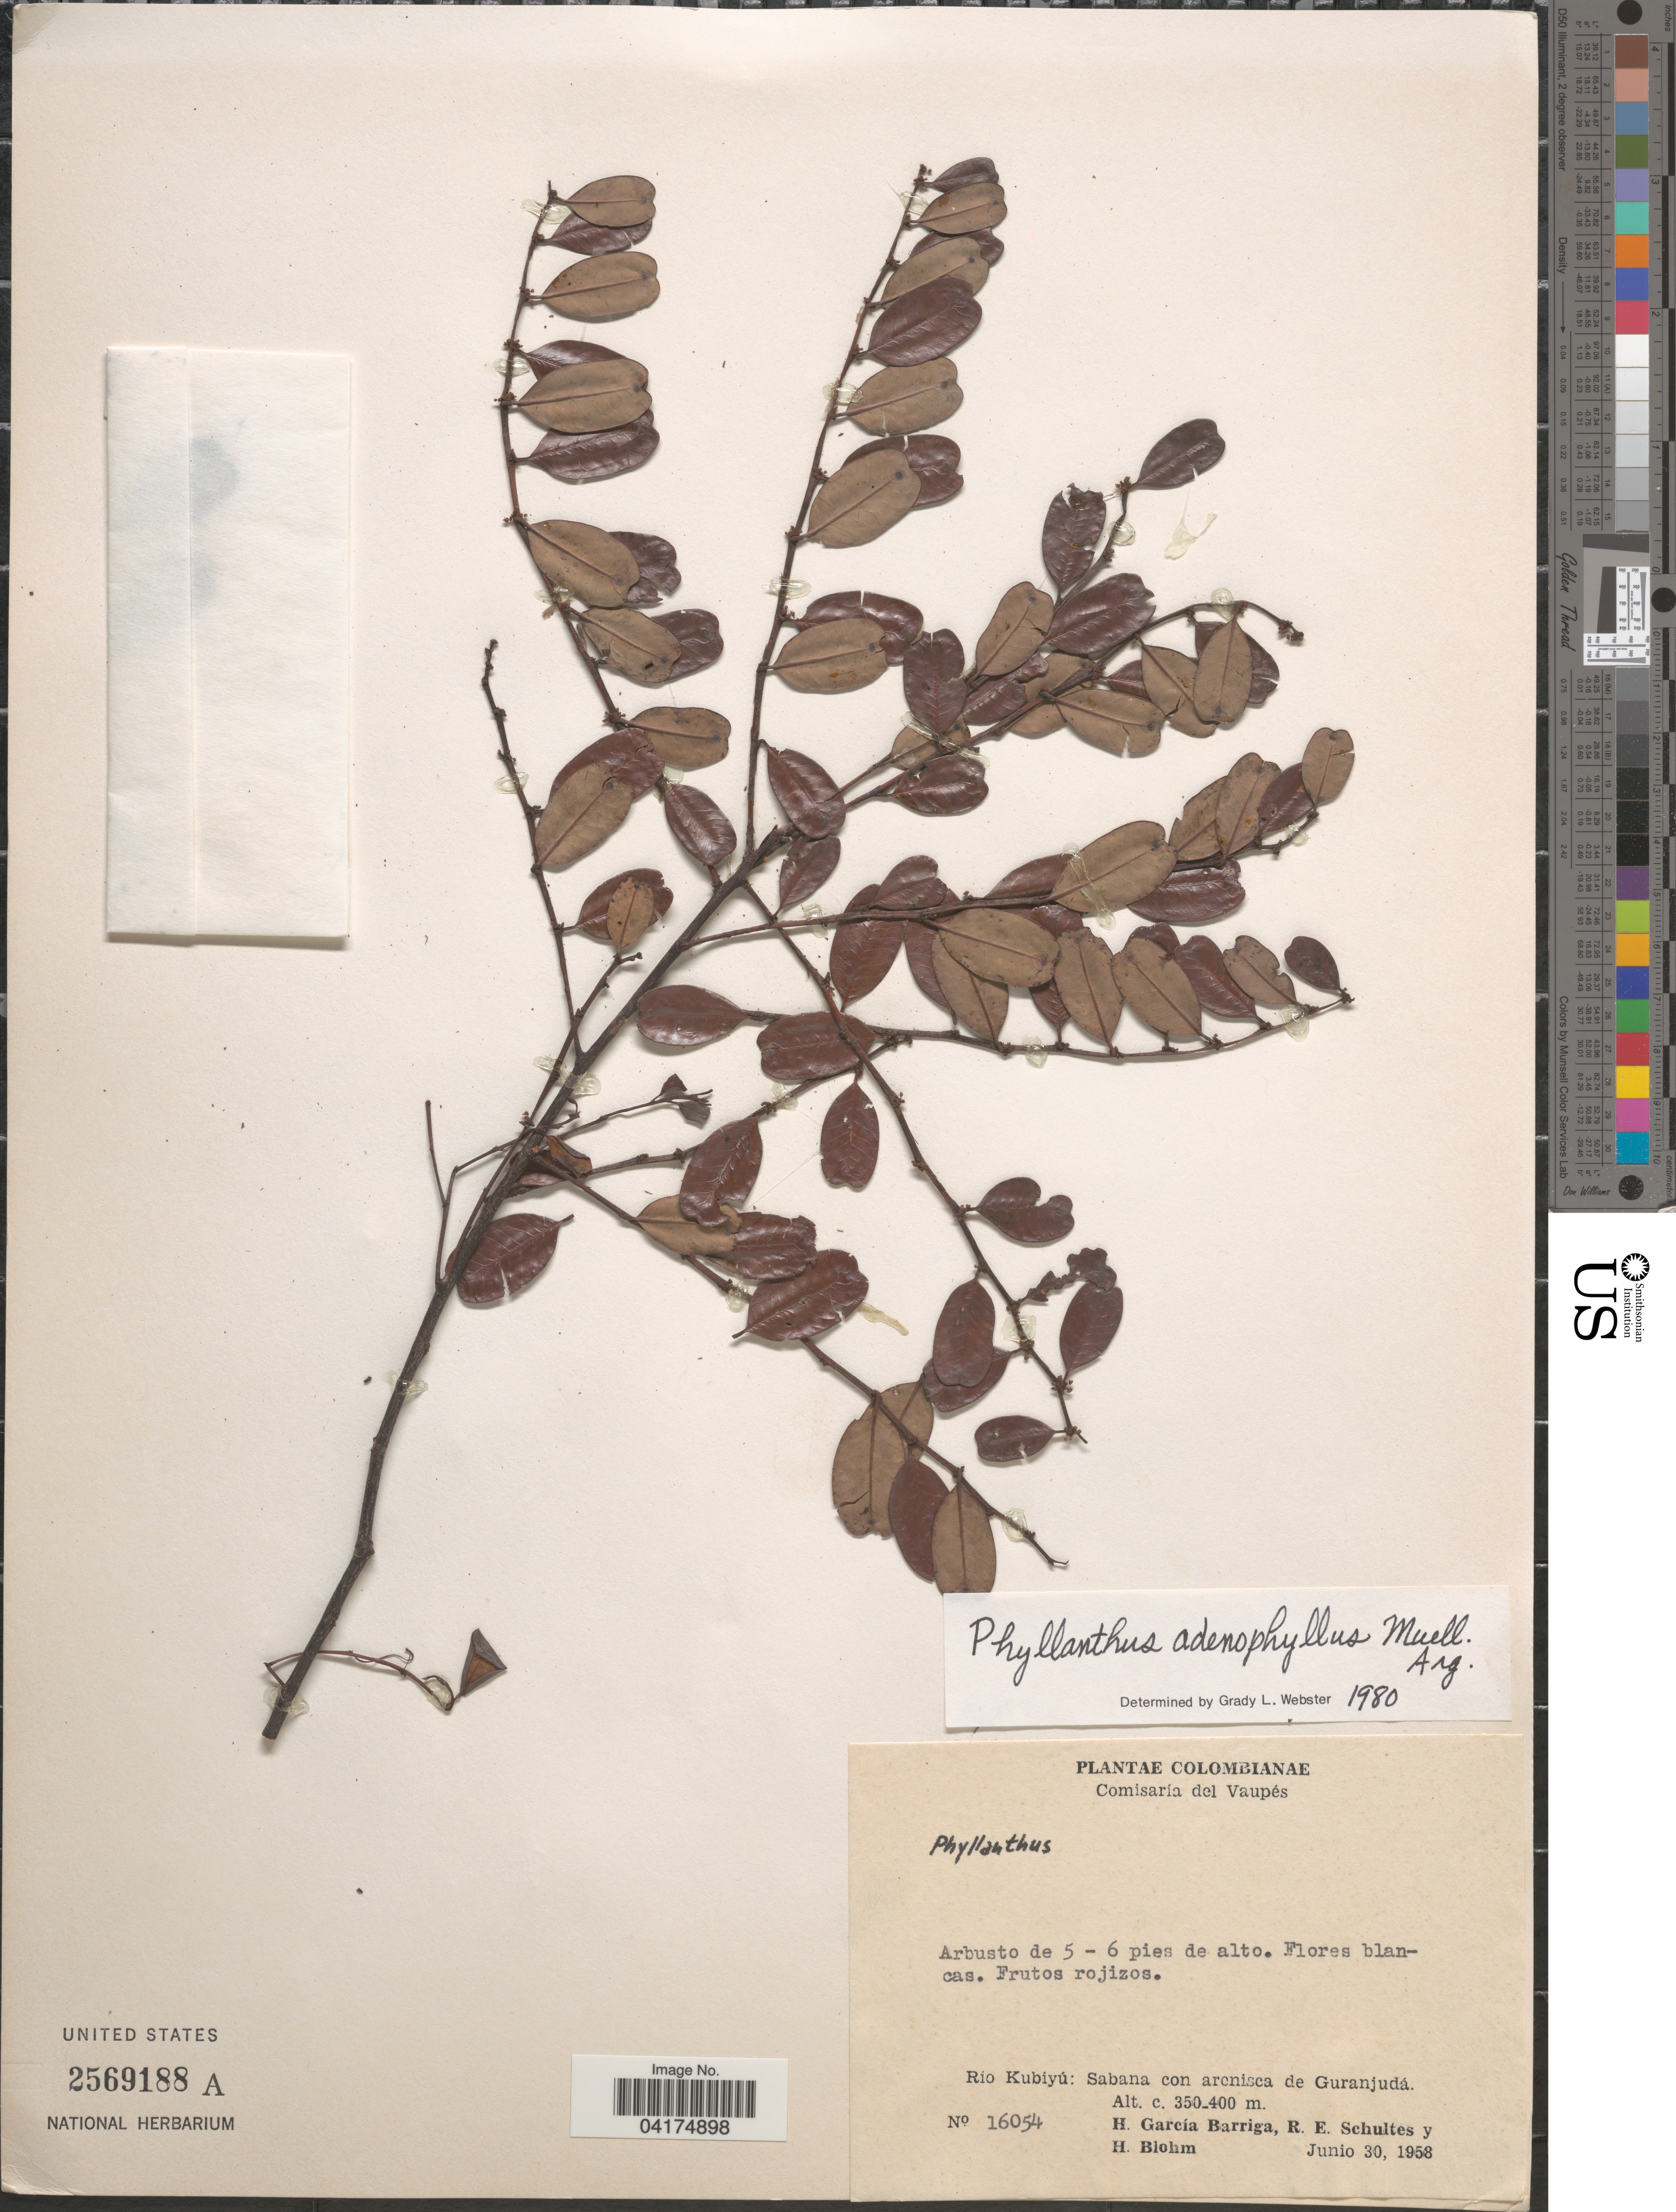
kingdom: Plantae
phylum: Tracheophyta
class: Magnoliopsida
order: Malpighiales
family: Phyllanthaceae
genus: Phyllanthus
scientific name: Phyllanthus adenophyllus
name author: Müll. Arg.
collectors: H. García Barriga, R. E. Schultes & H. Blohm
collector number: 16054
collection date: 1958-06-30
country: Colombia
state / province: Vaupés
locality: Comisaría del Vaupés. Rio Kubiyú: Sabana con arenisca de Guranjudá.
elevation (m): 350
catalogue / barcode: US 2569188A